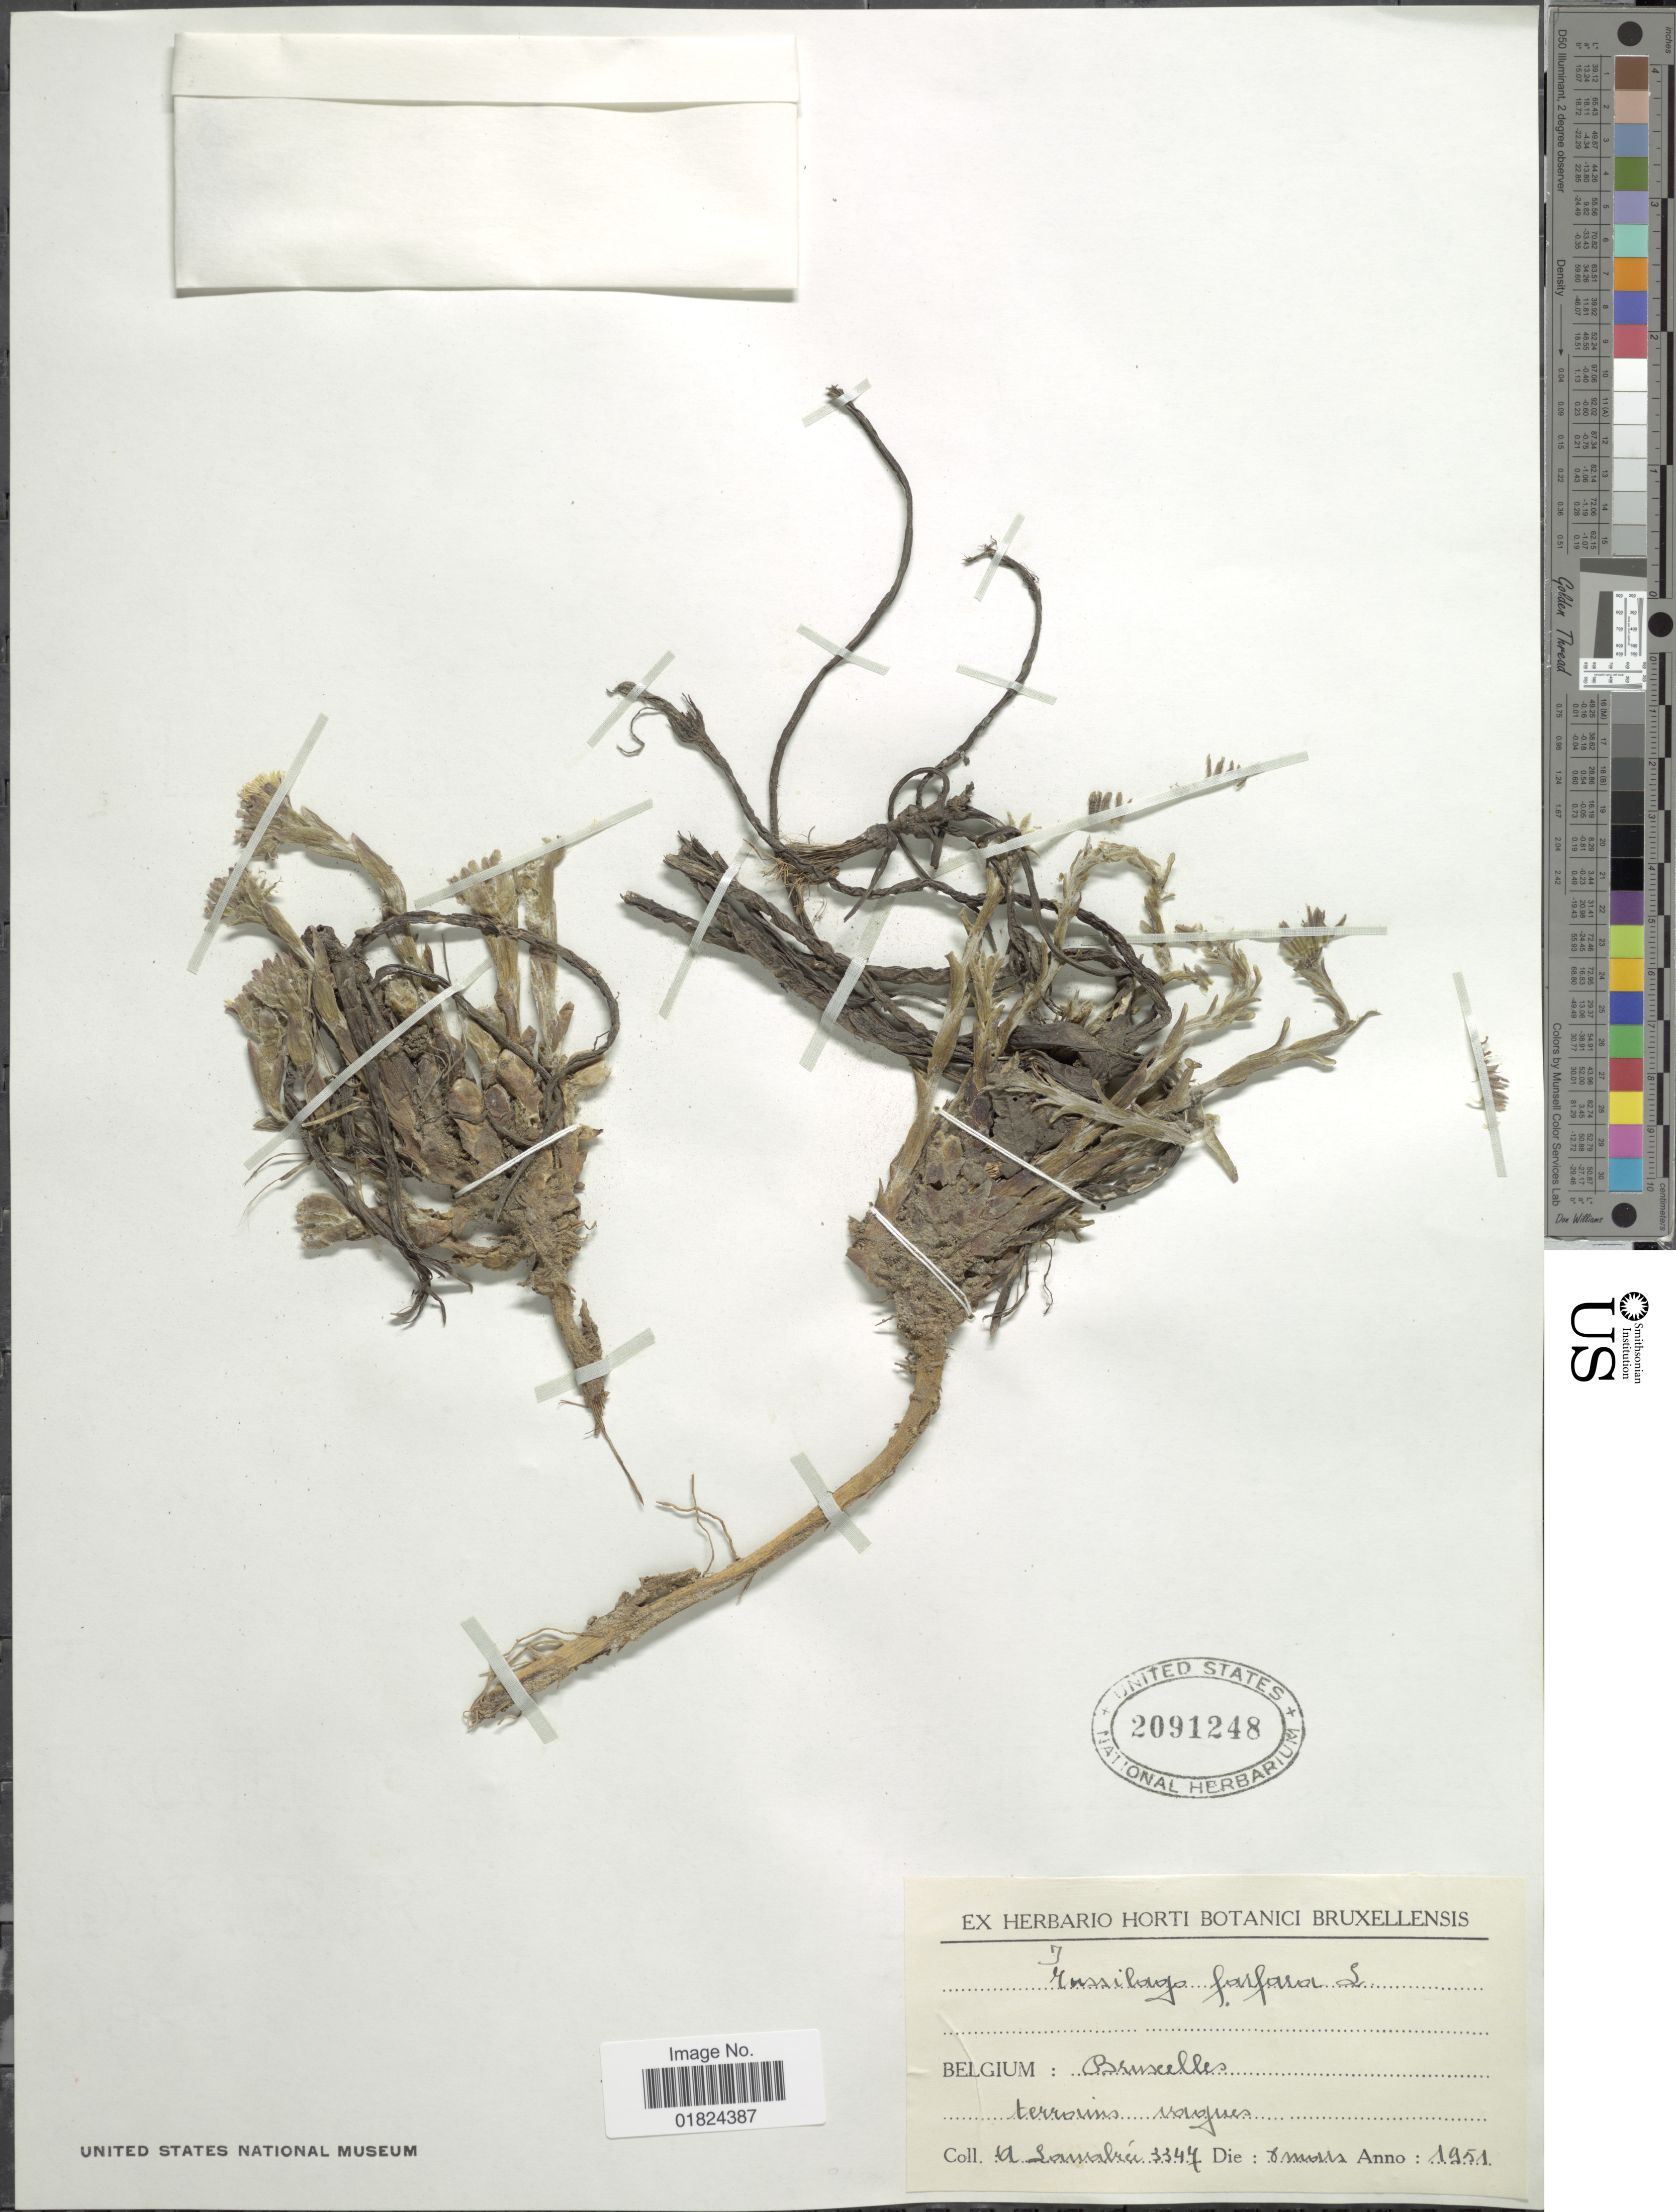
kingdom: Plantae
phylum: Tracheophyta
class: Magnoliopsida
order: Asterales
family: Asteraceae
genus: Tussilago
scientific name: Tussilago farfara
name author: L.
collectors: Lawalrée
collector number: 3347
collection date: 1951-03-08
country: Belgium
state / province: Brussels, Capital District of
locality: Brussels, terrains vagues.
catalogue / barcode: US 2091248